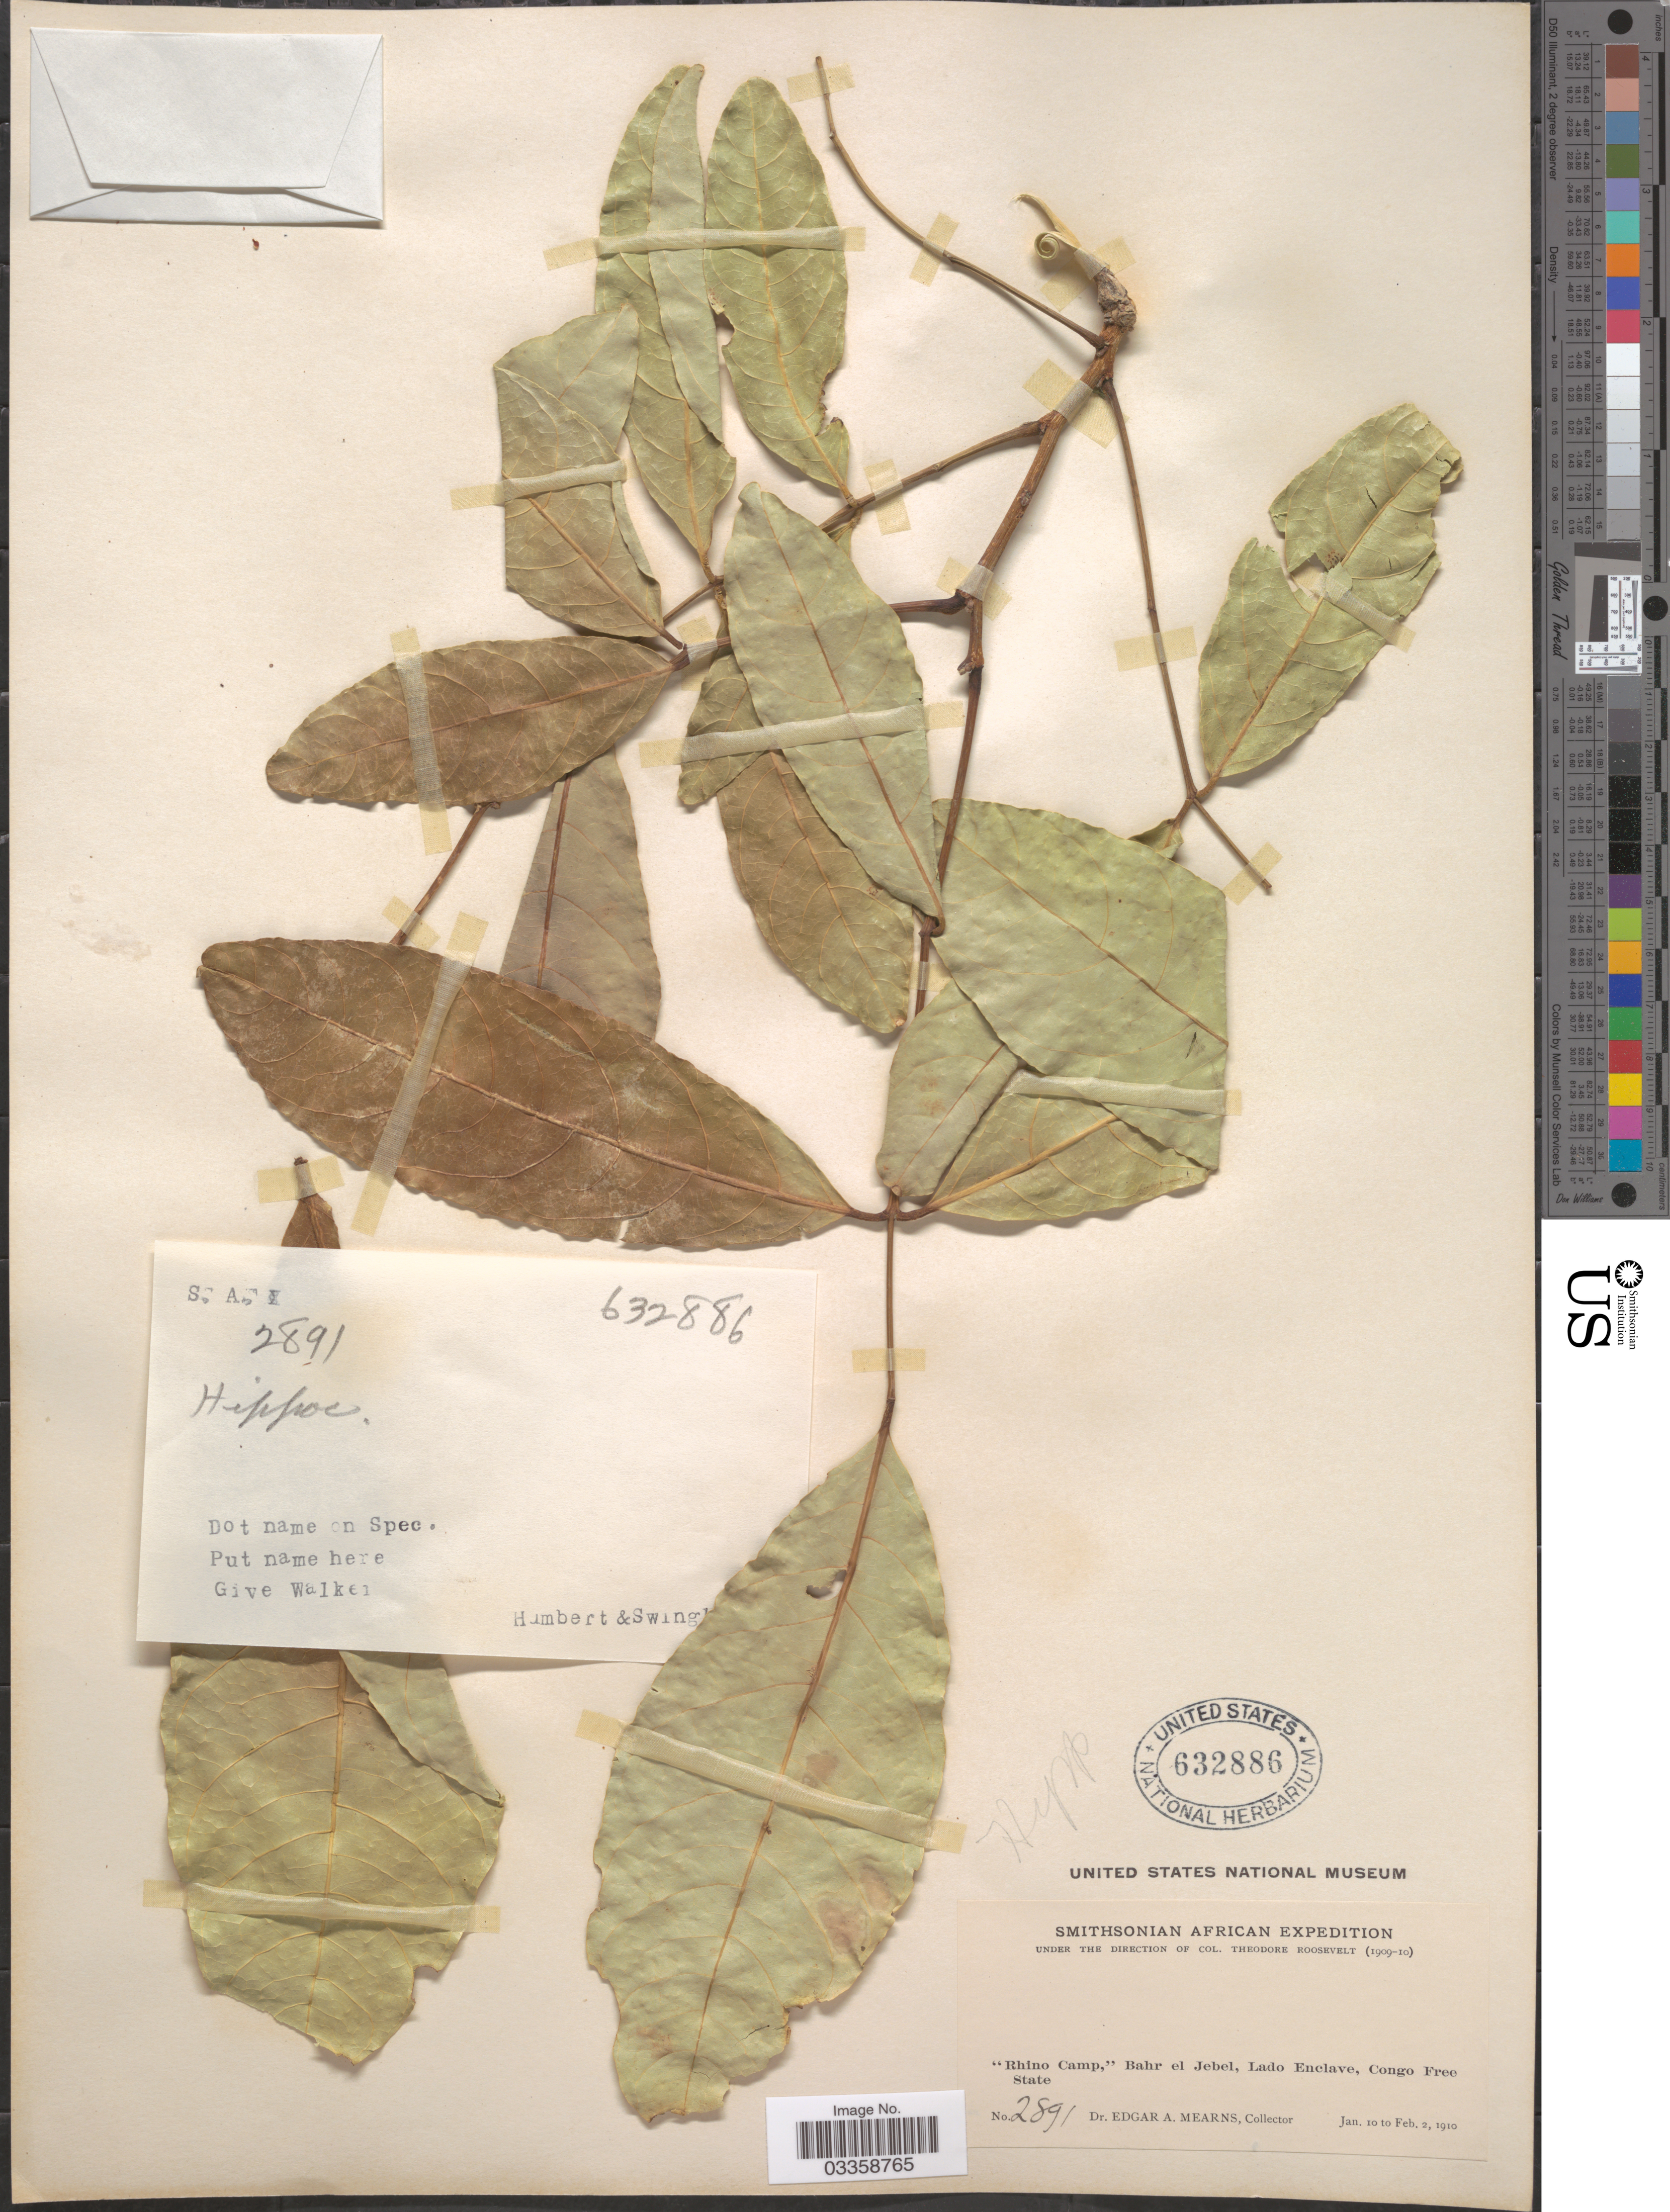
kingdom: Plantae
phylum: Tracheophyta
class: Magnoliopsida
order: Celastrales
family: Celastraceae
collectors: E. A. Mearns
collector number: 2891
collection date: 1910-01-10/1910-02-02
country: Uganda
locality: Rhino Camp,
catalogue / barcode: US 632886